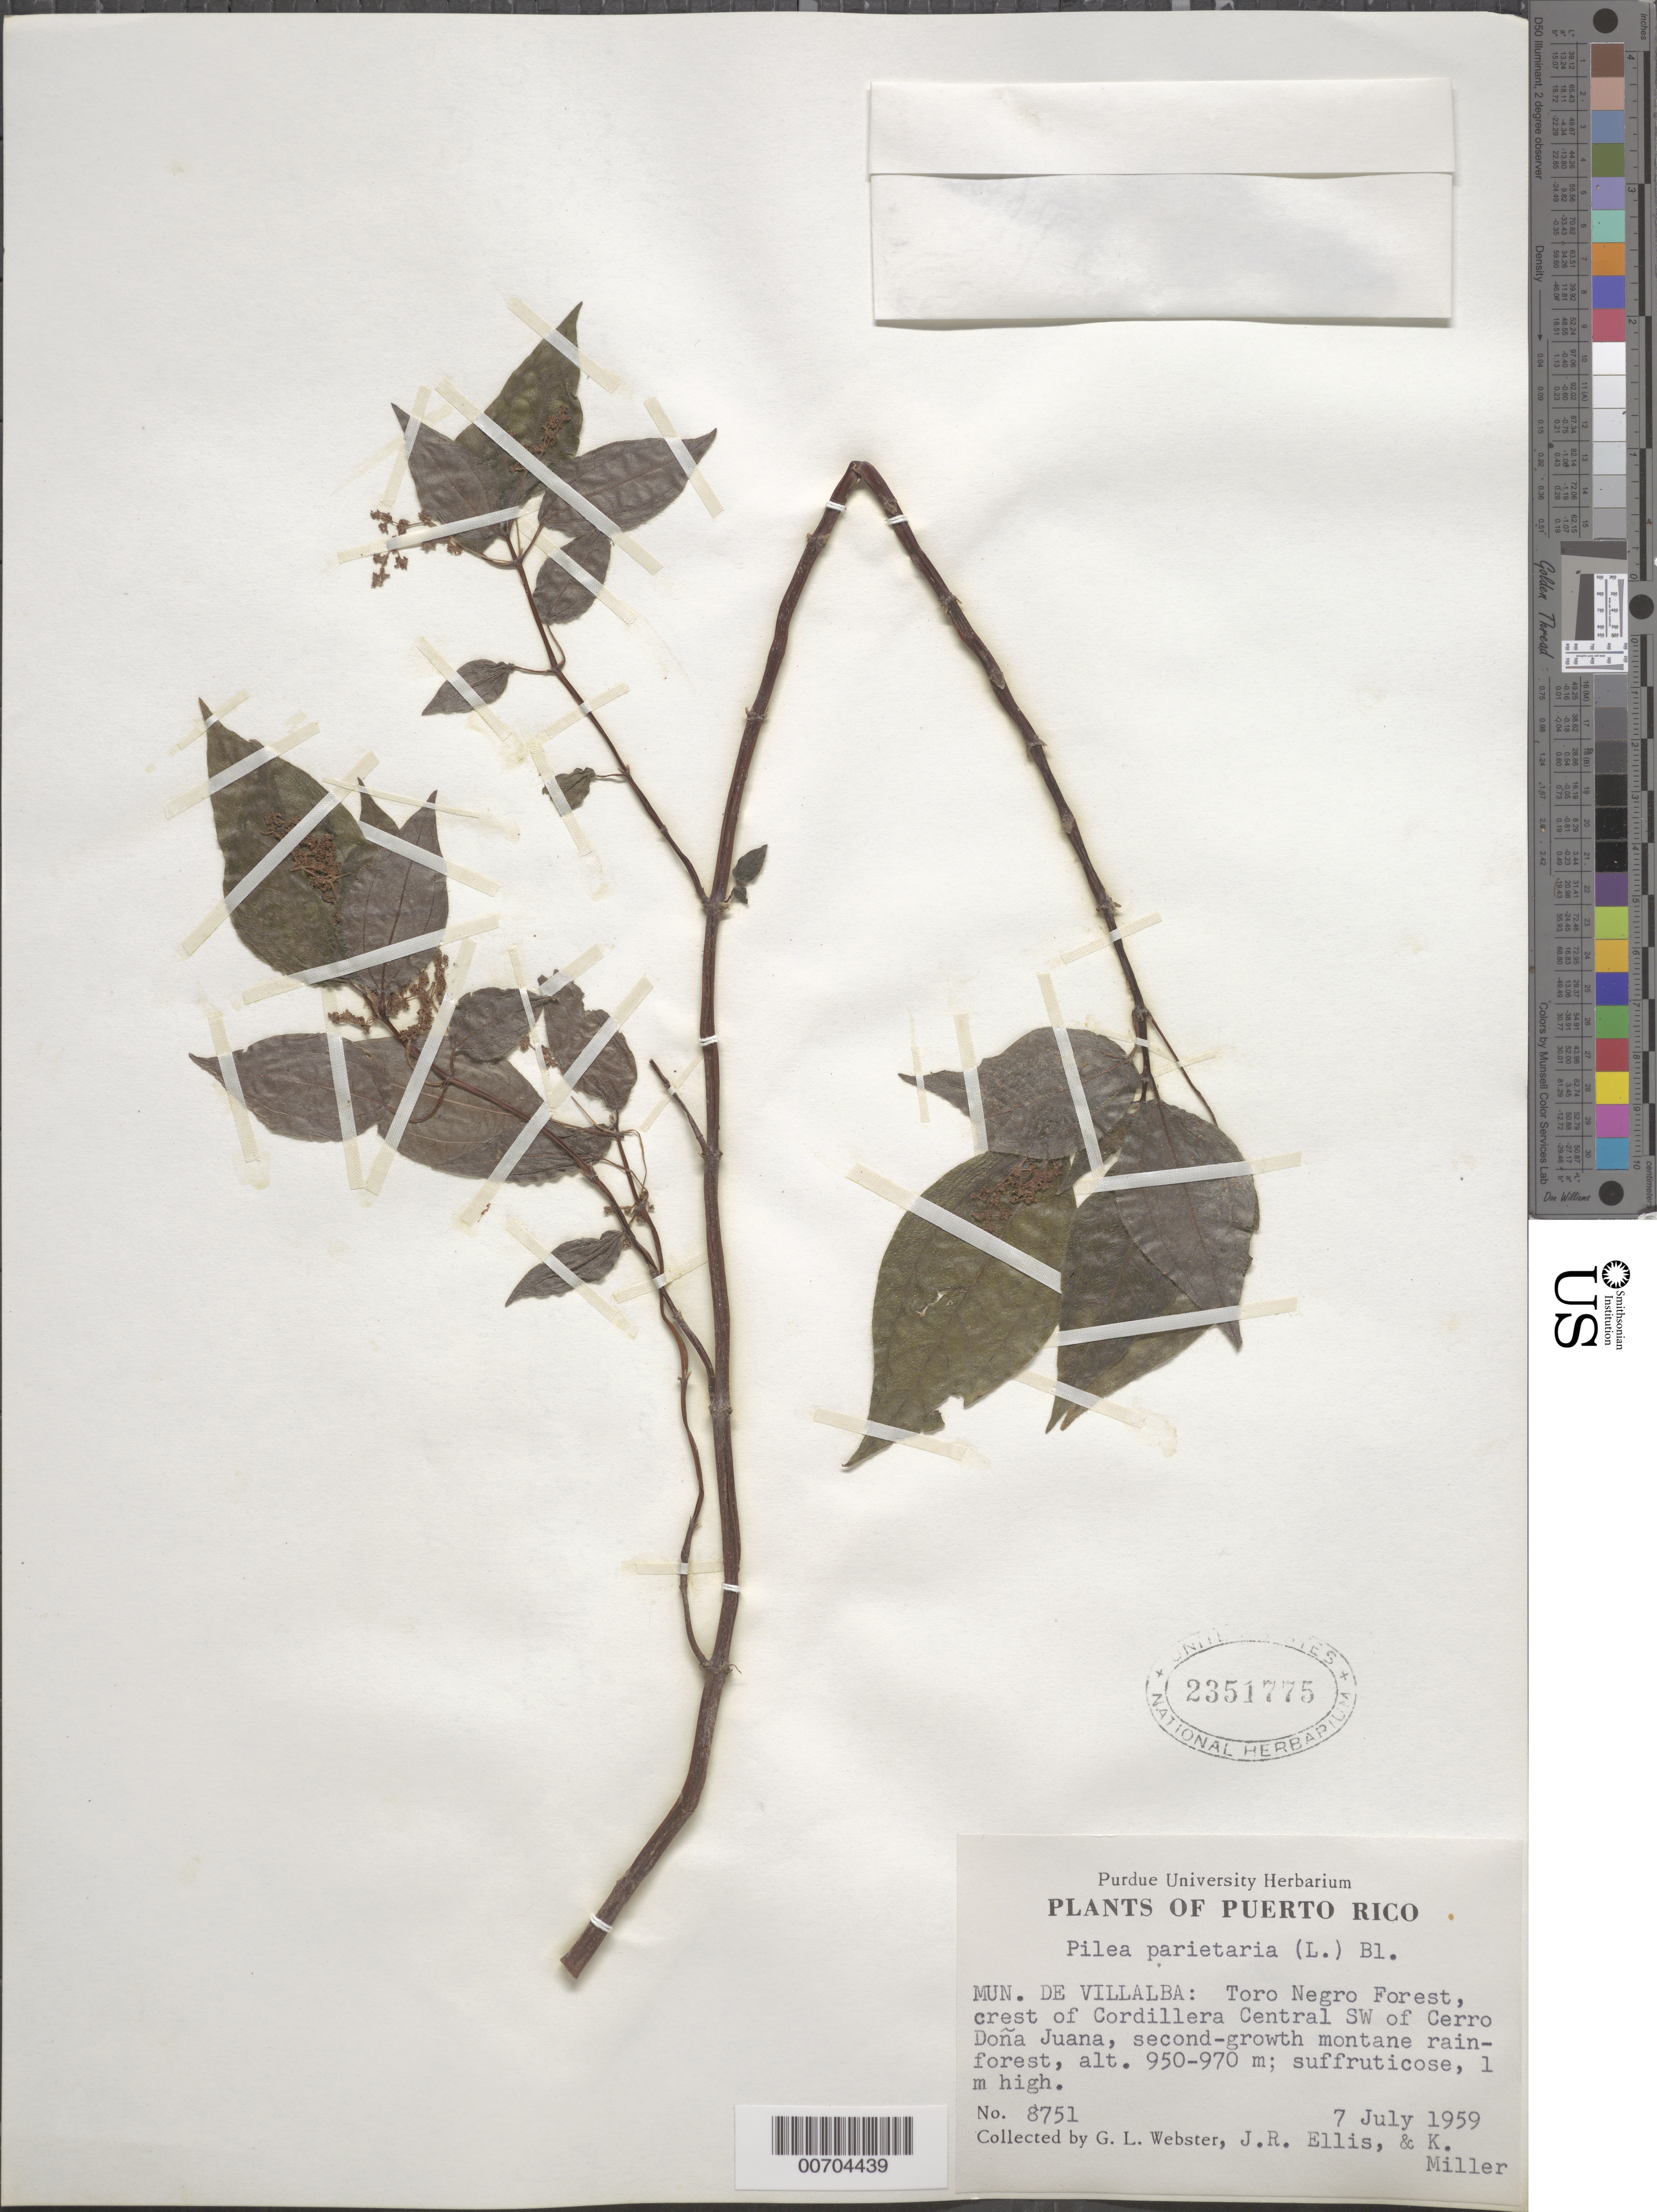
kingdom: Plantae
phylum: Tracheophyta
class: Magnoliopsida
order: Rosales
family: Urticaceae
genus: Pilea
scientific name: Pilea parietaria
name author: (L.) Blume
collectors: G. L. Webster, J. R. Ellis & K. I. Miller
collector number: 8751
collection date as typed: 07 Jul 1959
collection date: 1959-07-07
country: Puerto Rico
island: Greater Antilles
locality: Mun.De Villalba: Toro Negro Forest, crest of Cordillera Central SW of Cerro Doña Juana.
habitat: Second growth montane rainforest.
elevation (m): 950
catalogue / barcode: US 2351775